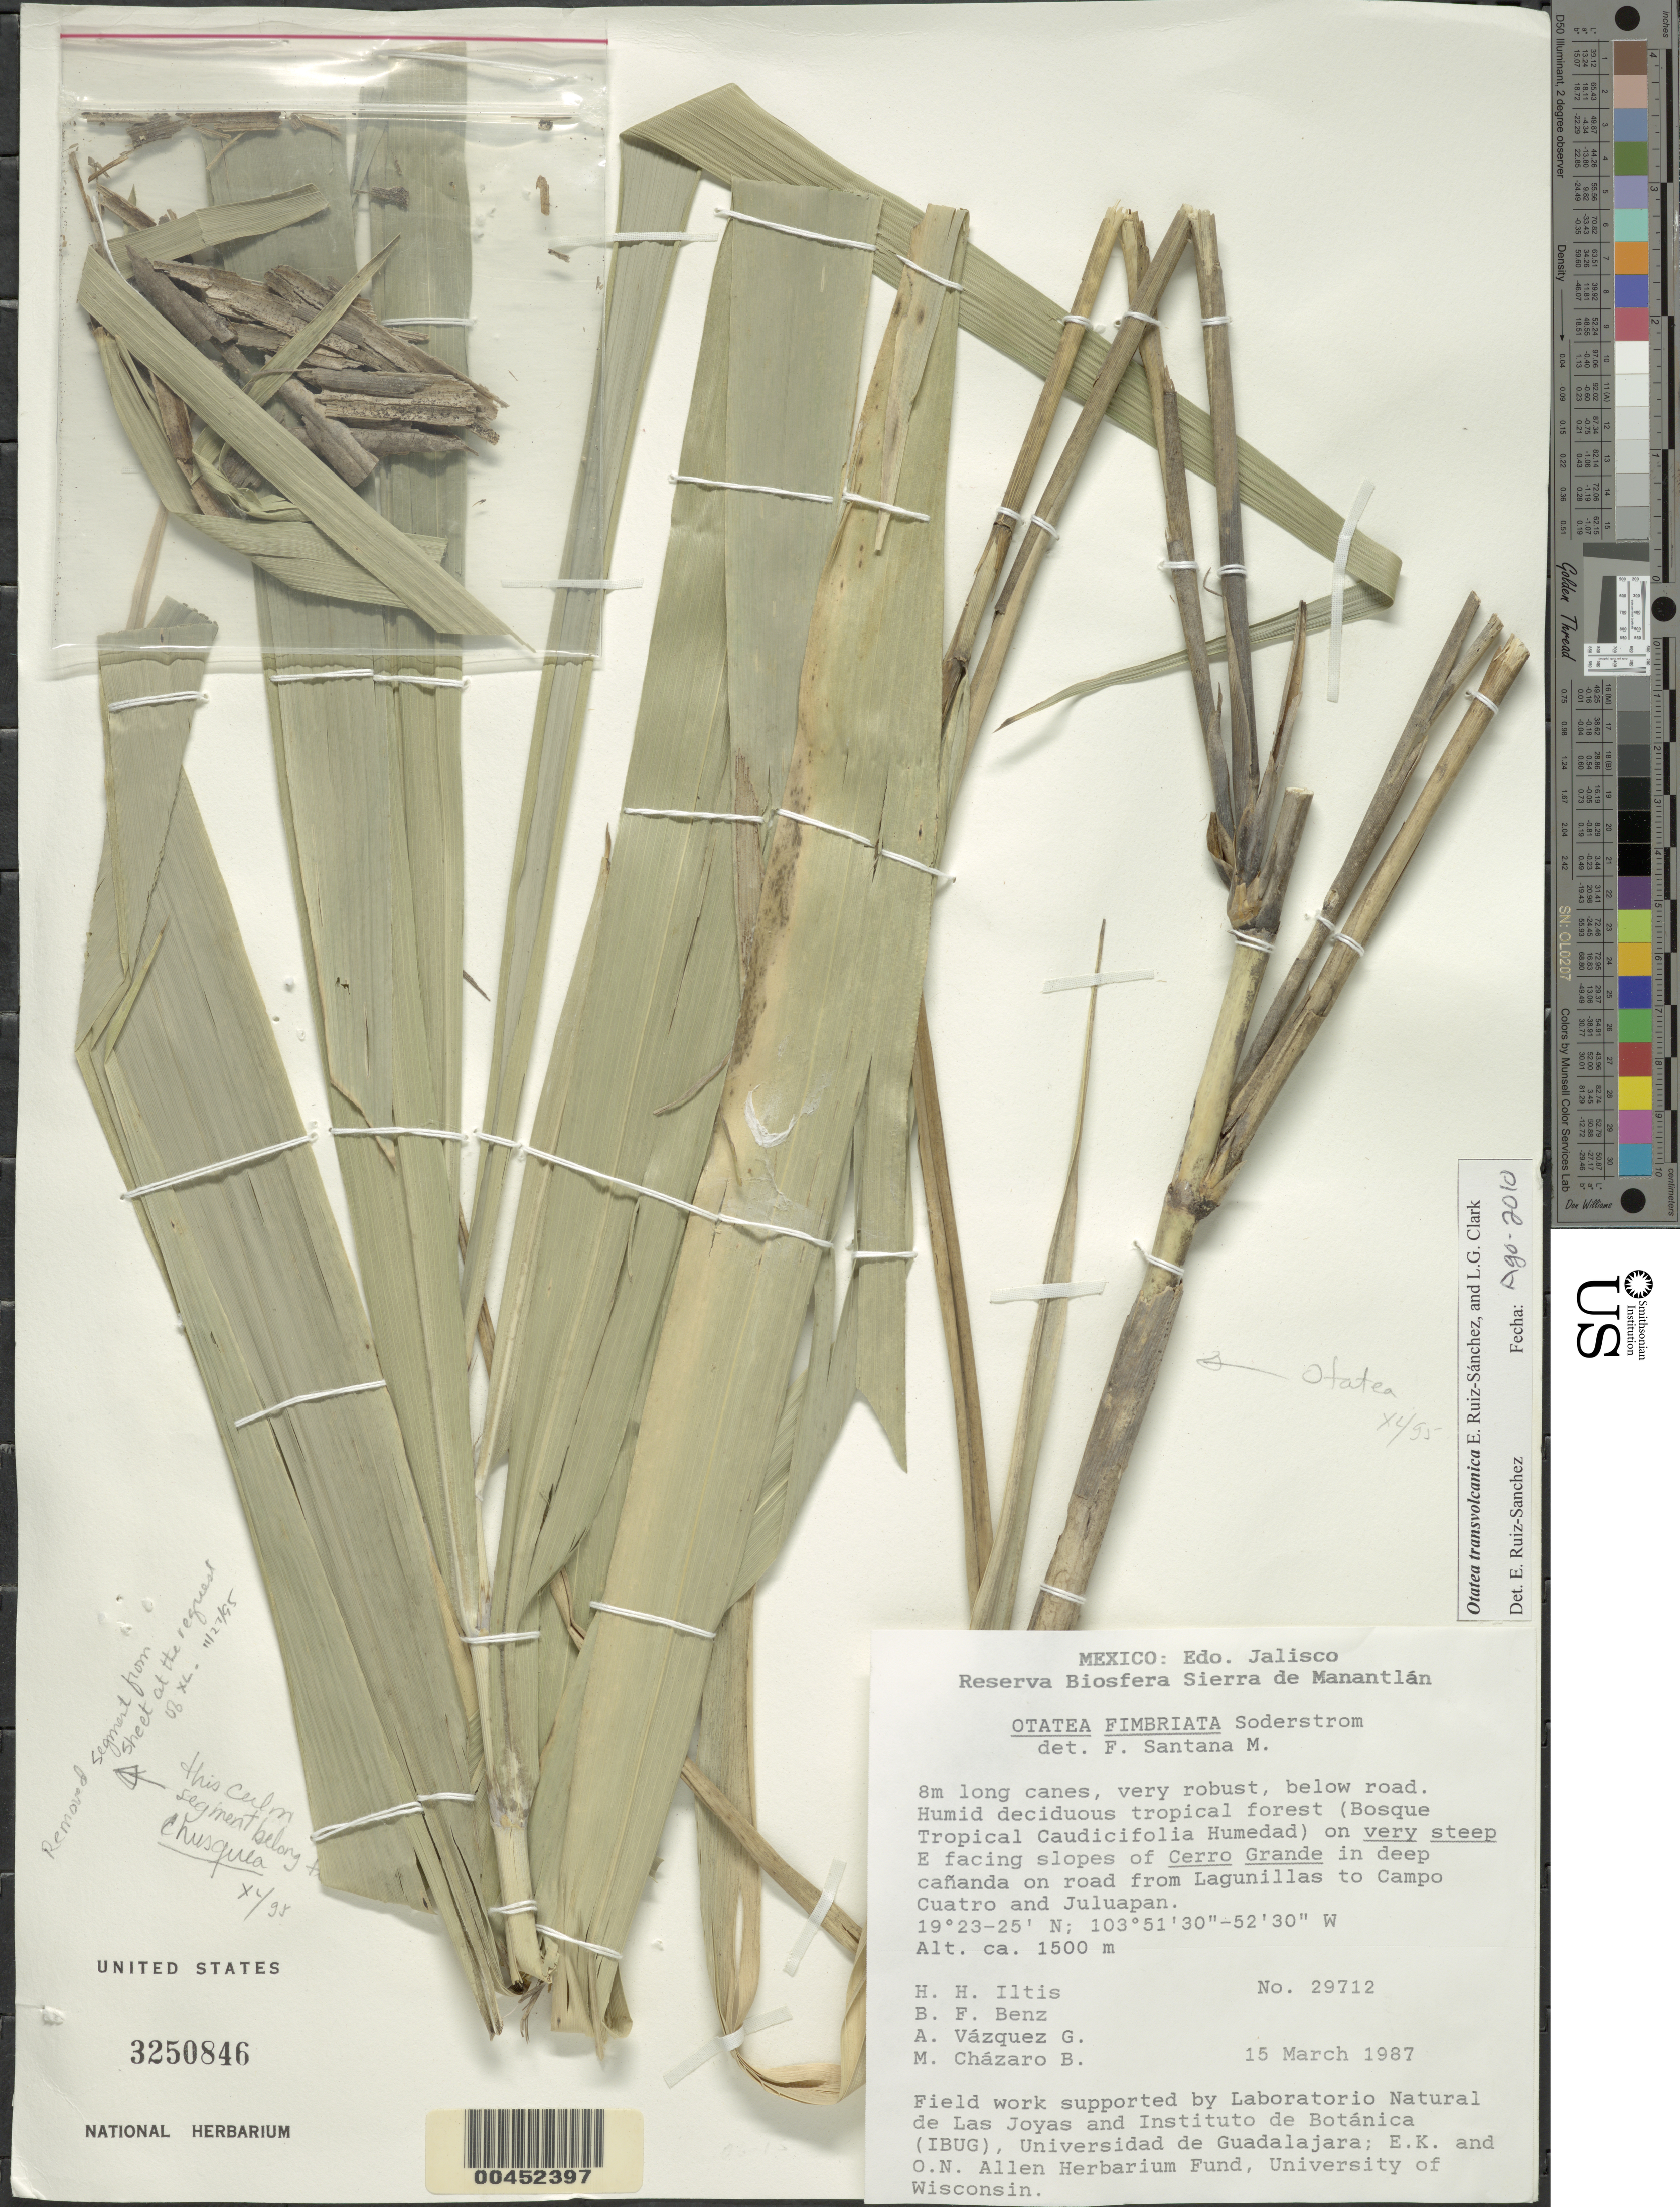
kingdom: Plantae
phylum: Tracheophyta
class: Liliopsida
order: Poales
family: Poaceae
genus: Otatea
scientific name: Otatea transvolcanica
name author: Ruíz-Sanchez & L.G. Clark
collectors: H. H. Iltis, B. F. Benz, J. A. Vázquez G. & M. de J. Cházaro Basáñoez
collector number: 29712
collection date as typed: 15 Mar 1987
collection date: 1987-03-15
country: Mexico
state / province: Jalisco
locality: Very steep E facing slopes of Cerro Grande in deep canada on rd from Lagunillas to Campo Cuatro and Juluapan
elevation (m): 1500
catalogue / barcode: US 3250846